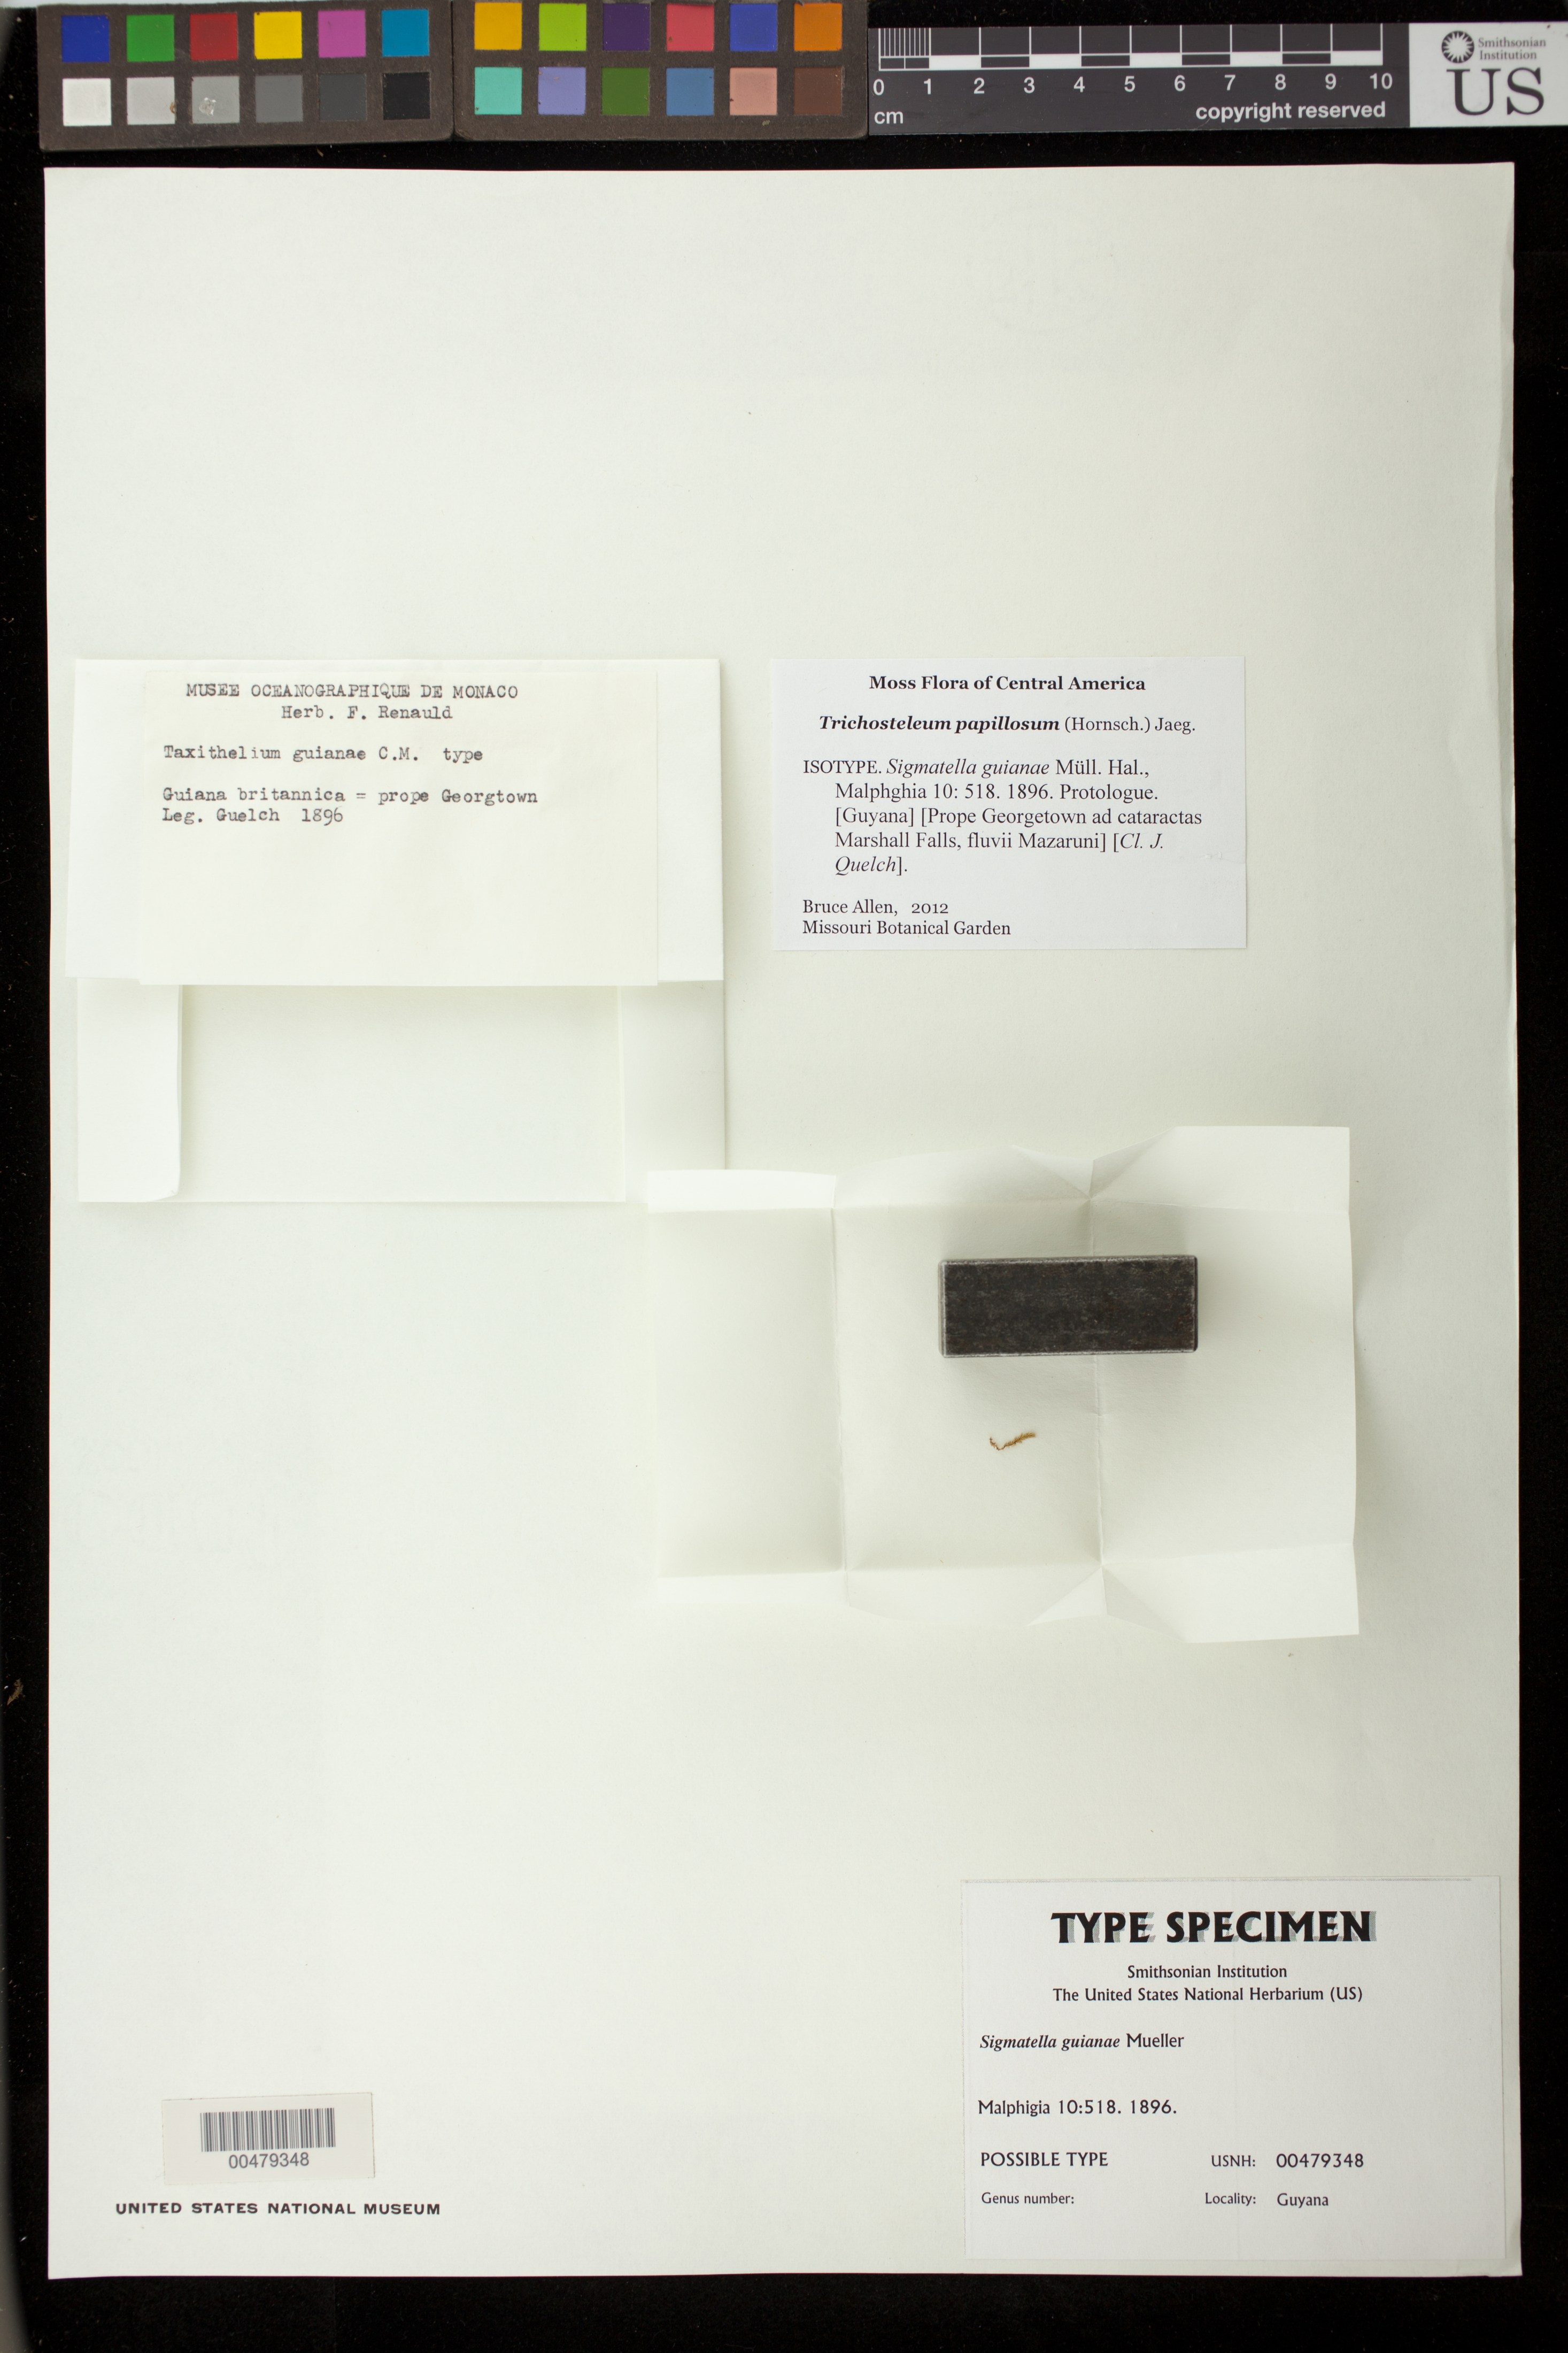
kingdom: Plantae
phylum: Bryophyta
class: Bryopsida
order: Hypnales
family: Pylaisiadelphaceae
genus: Sigmatella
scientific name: Sigmatella guianae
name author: Müll. Hal.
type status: Possible Type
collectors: J. Quelch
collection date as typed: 1896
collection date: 1896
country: Guyana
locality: Guiana britannica, prope Georgetown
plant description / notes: Name published in article on Quelch collections from "prope Georgetown" but otherwise no type or collections cited in protologue. Annotated as isotype by B. Allen (2012)